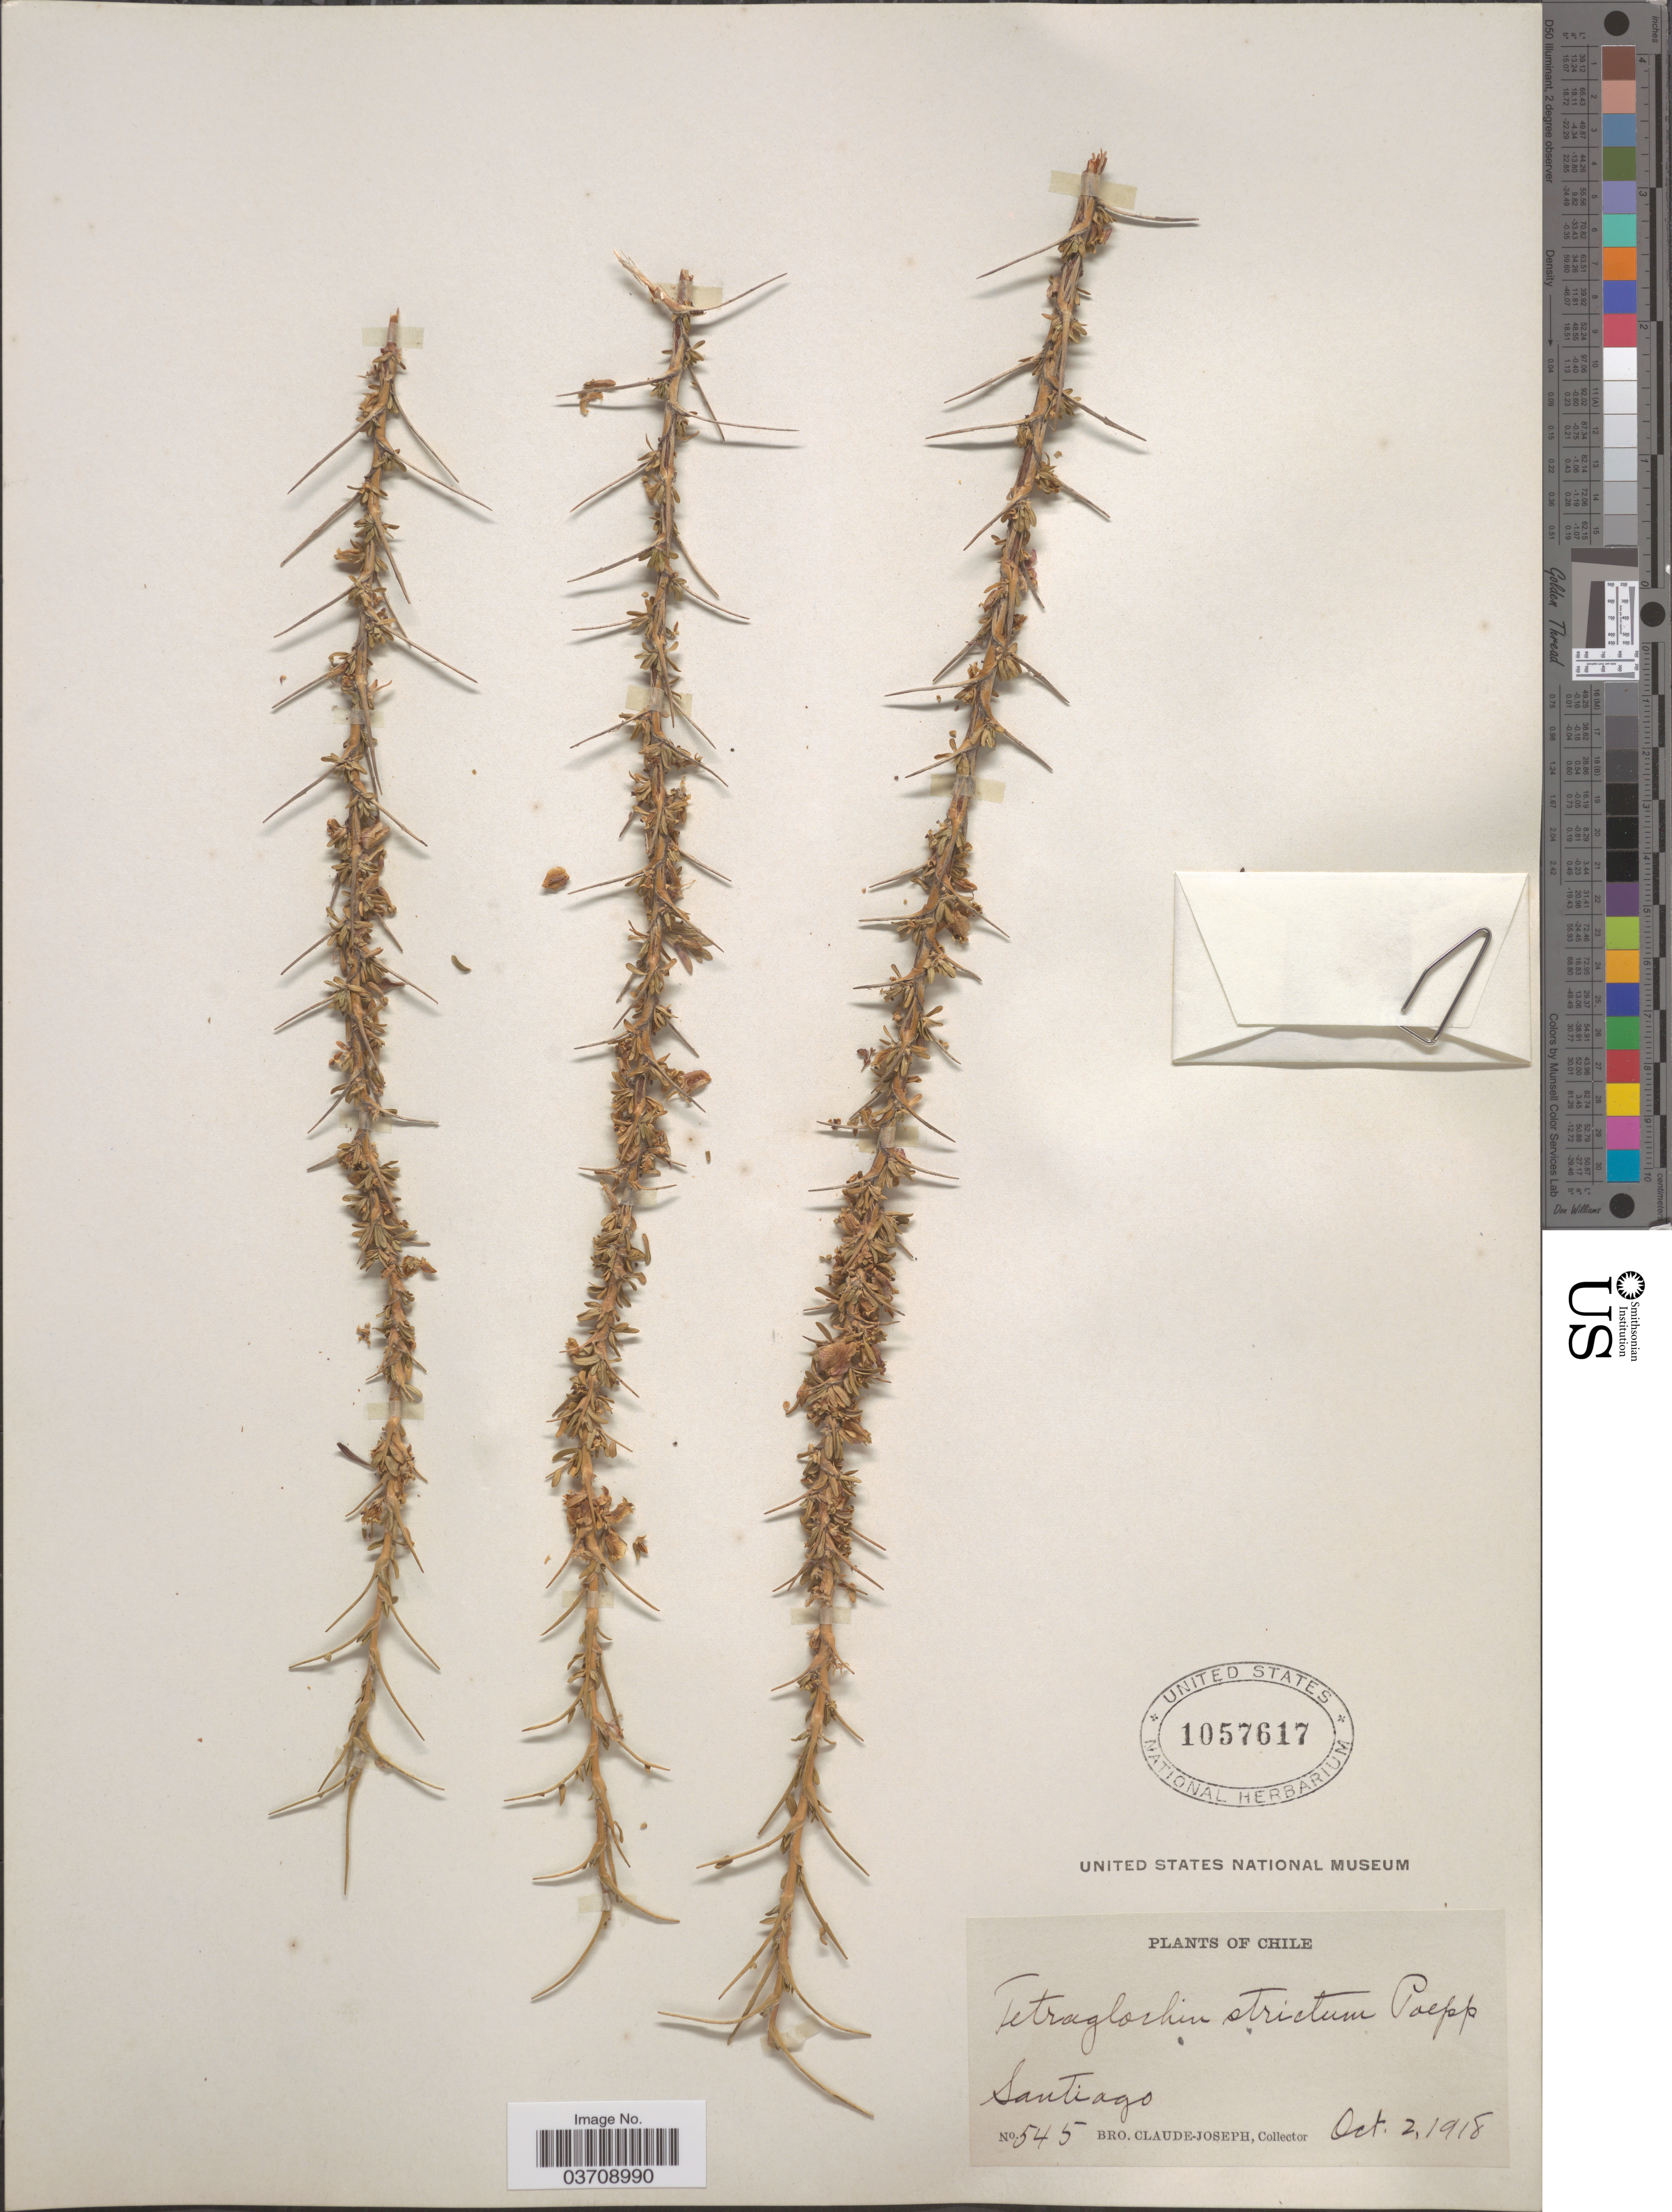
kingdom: Plantae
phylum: Tracheophyta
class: Magnoliopsida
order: Rosales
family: Rosaceae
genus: Tetraglochin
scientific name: Tetraglochin alatum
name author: (Gillies ex Hook. & Arn.) Kuntze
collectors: Bro. Claude-Joseph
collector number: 545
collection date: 1918-10-02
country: Chile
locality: Santiago.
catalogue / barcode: US 1057617